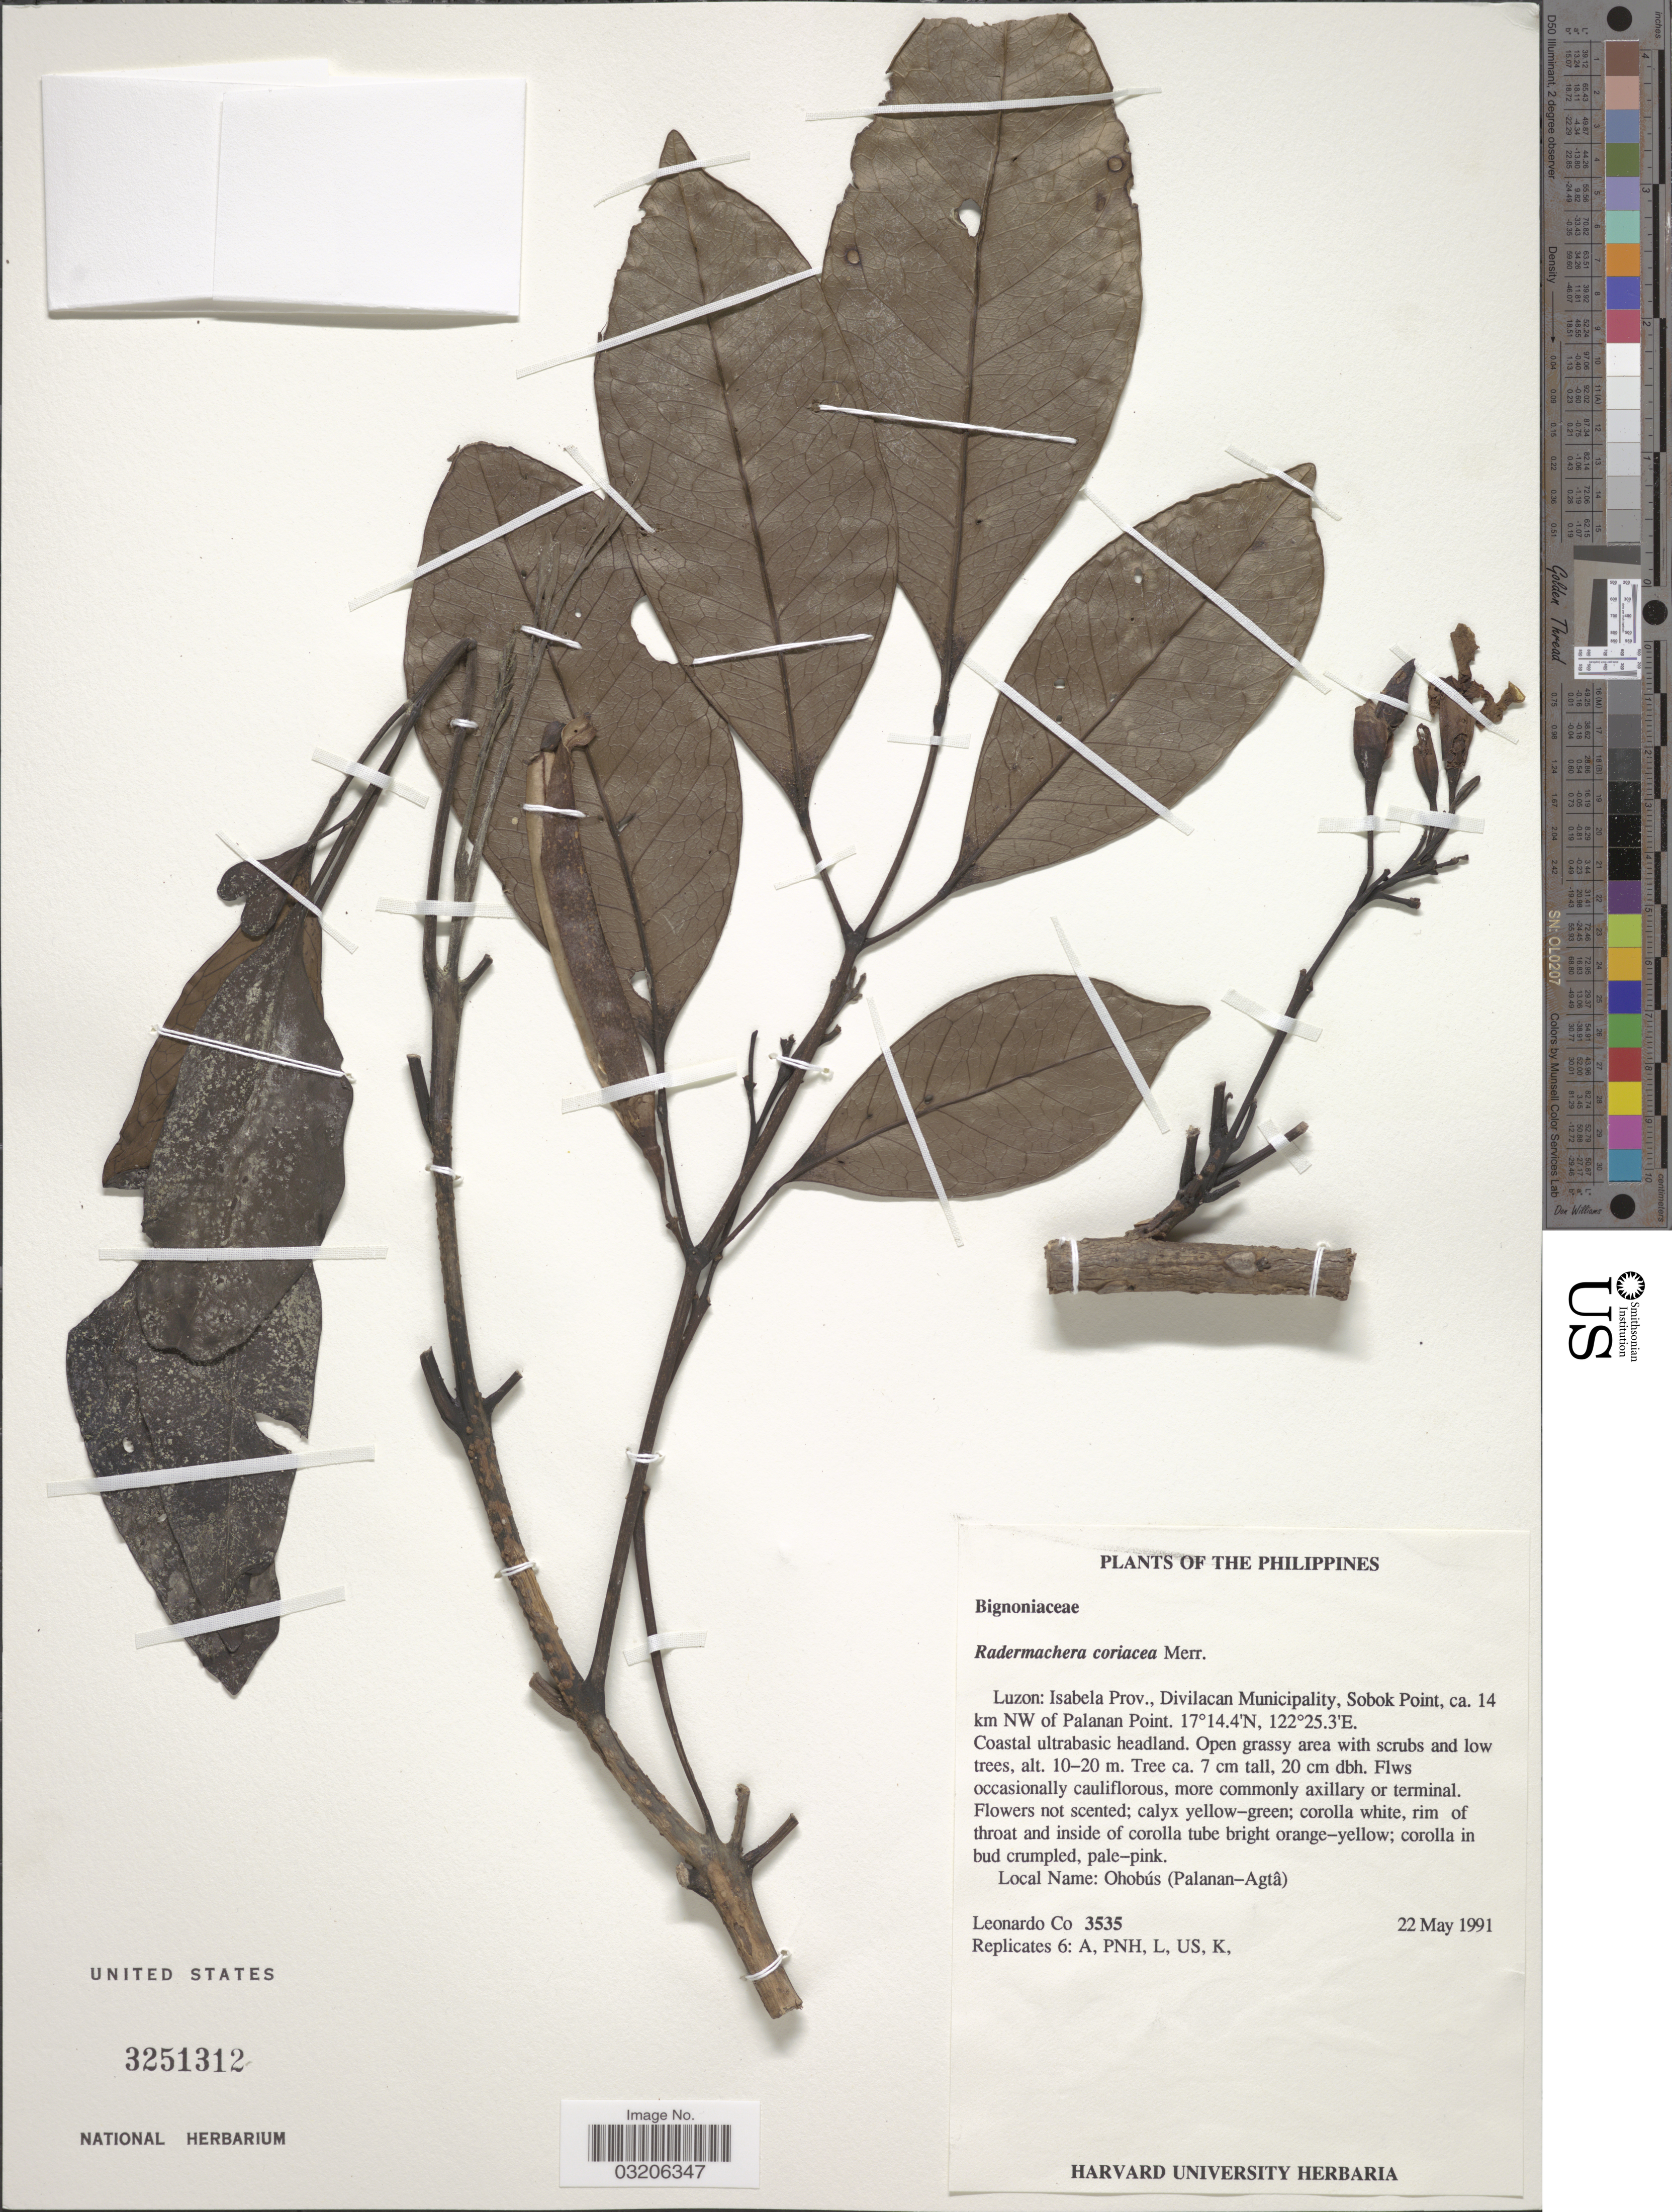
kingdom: Plantae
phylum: Tracheophyta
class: Magnoliopsida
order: Lamiales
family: Bignoniaceae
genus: Radermachera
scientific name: Radermachera coriacea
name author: Merr.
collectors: L. Co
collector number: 3535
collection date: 1991-05-22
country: Philippines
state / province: Cagayan Valley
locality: Luzon: Isabela Prov., Divilacan Municipality, Sobok Point, ca. 14 km NW of Palanan Point.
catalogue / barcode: US 3251312